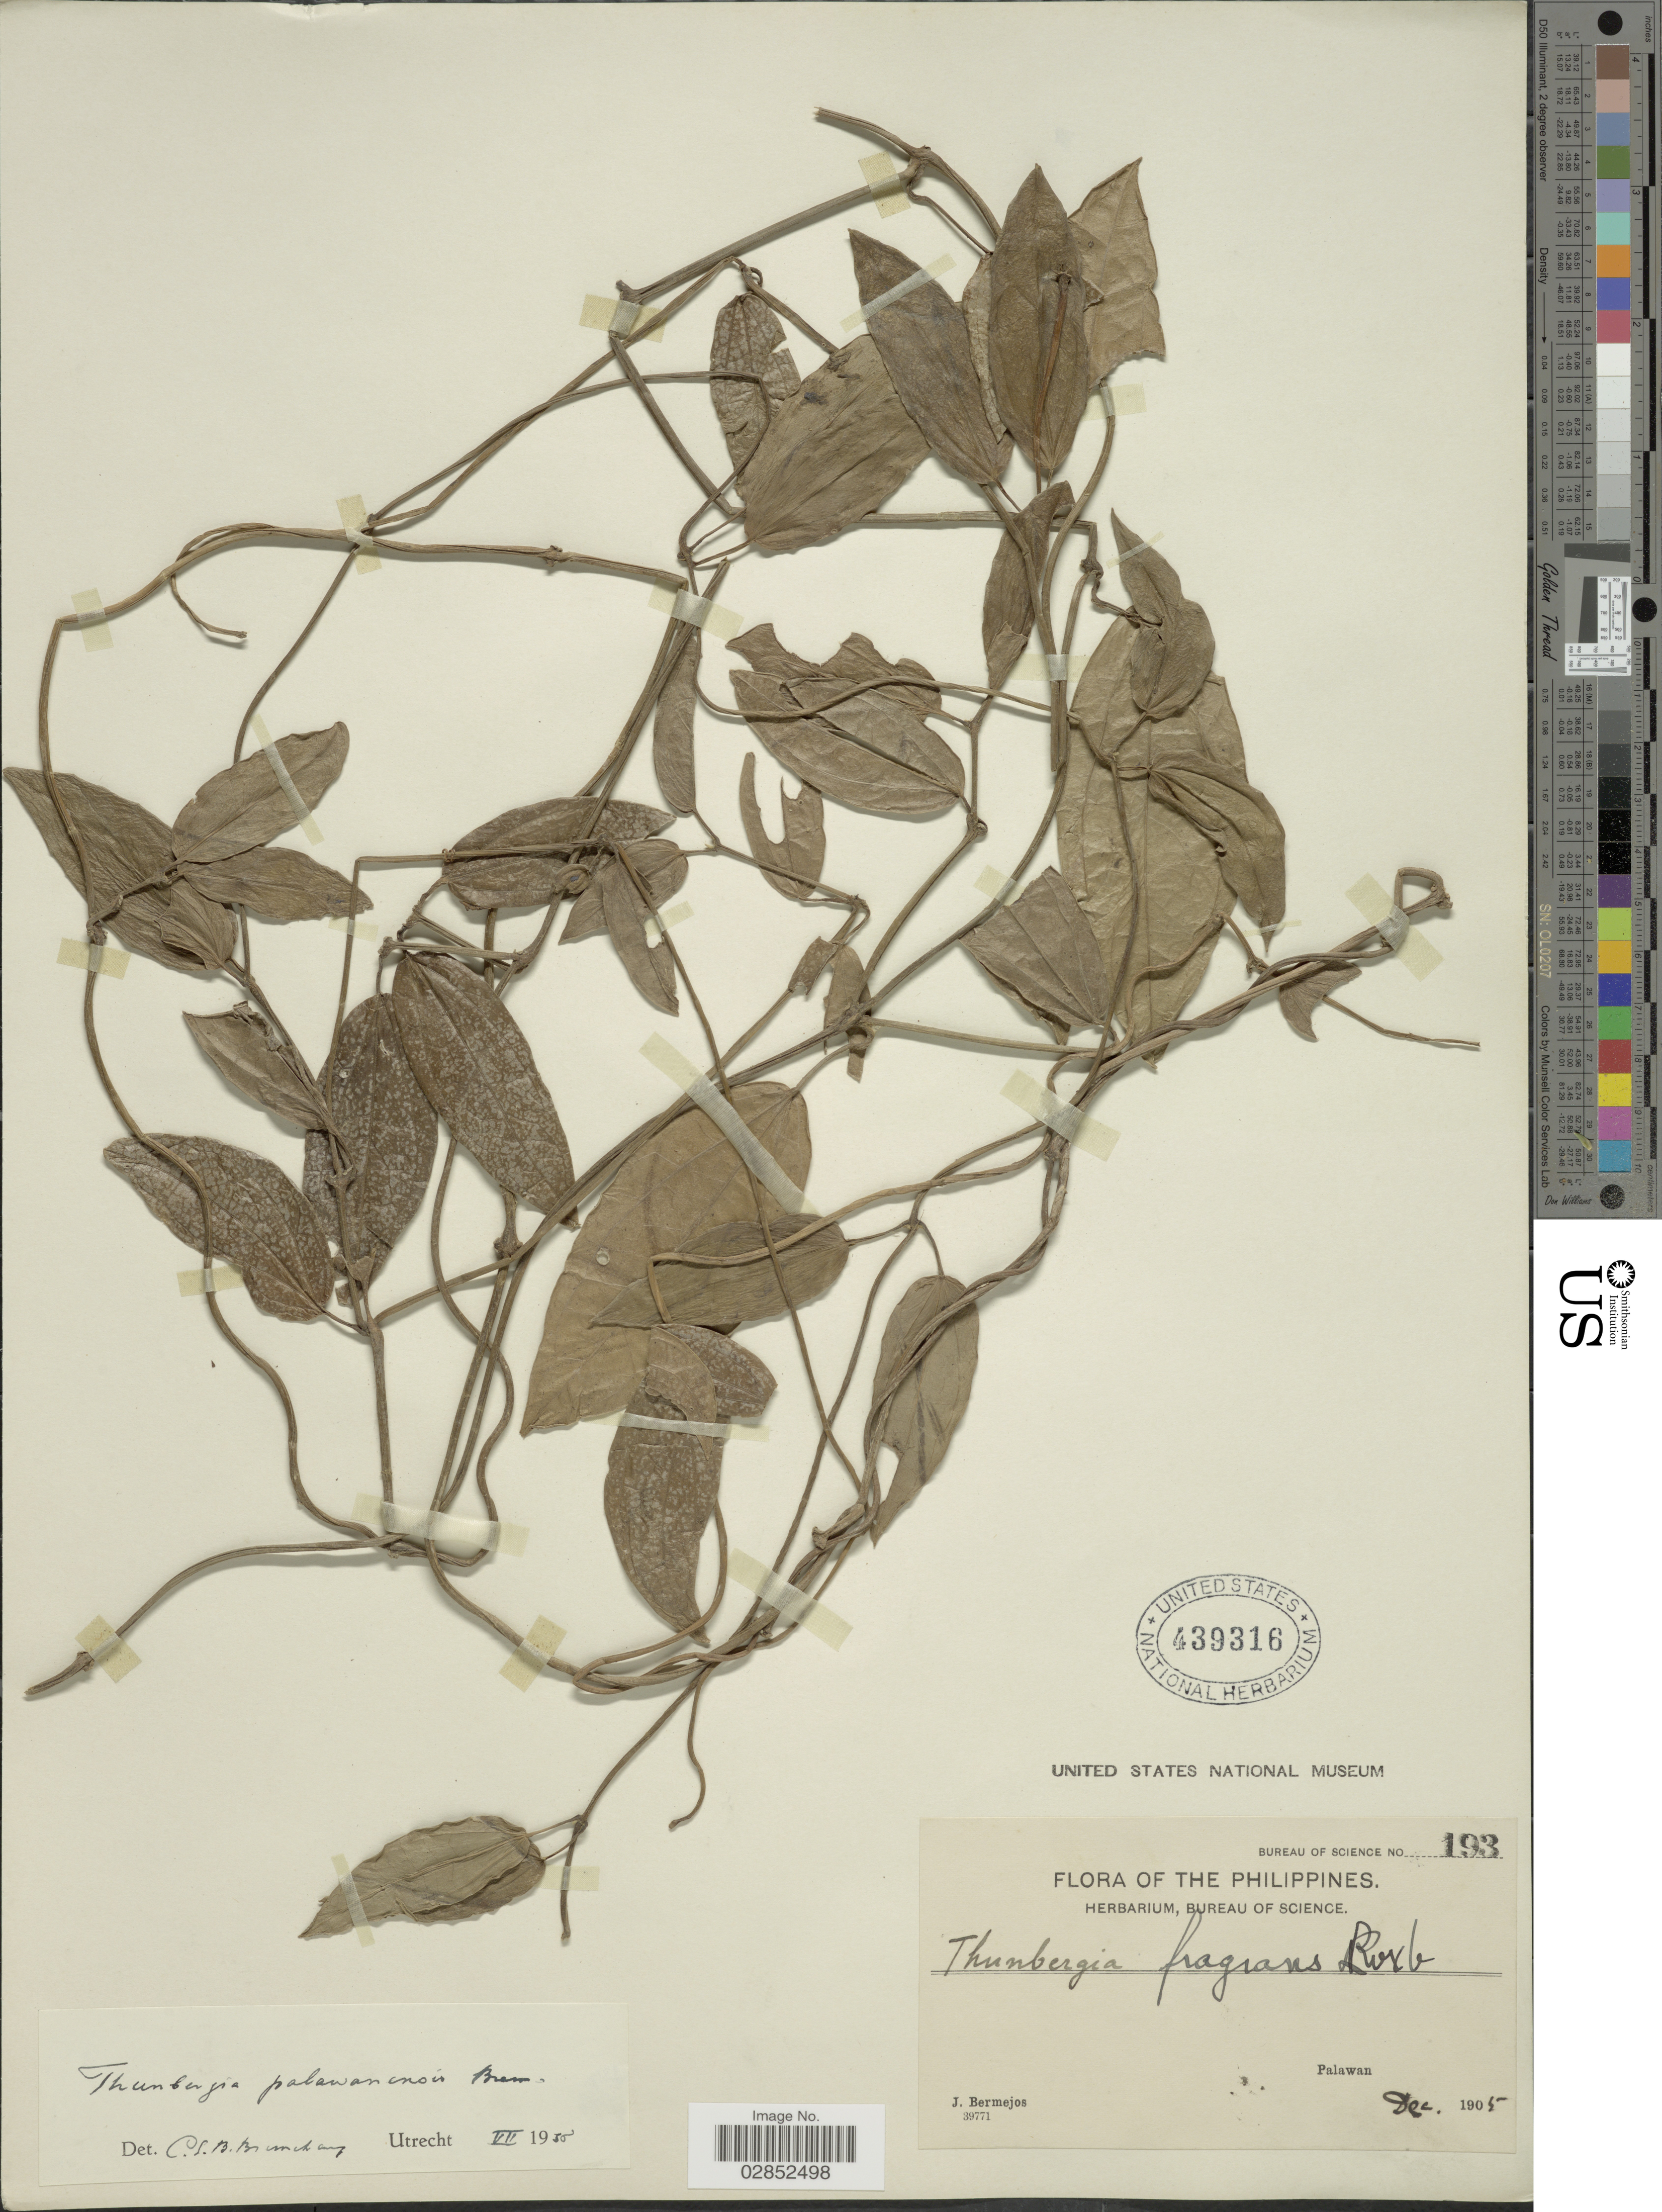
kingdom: Plantae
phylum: Tracheophyta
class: Magnoliopsida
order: Lamiales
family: Acanthaceae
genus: Thunbergia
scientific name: Thunbergia palawanensis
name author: Bremek.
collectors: J. Bermejos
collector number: Bureau of Science 193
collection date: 1905-12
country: Philippines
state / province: Mimaropa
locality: Palawan.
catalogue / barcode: US 439316